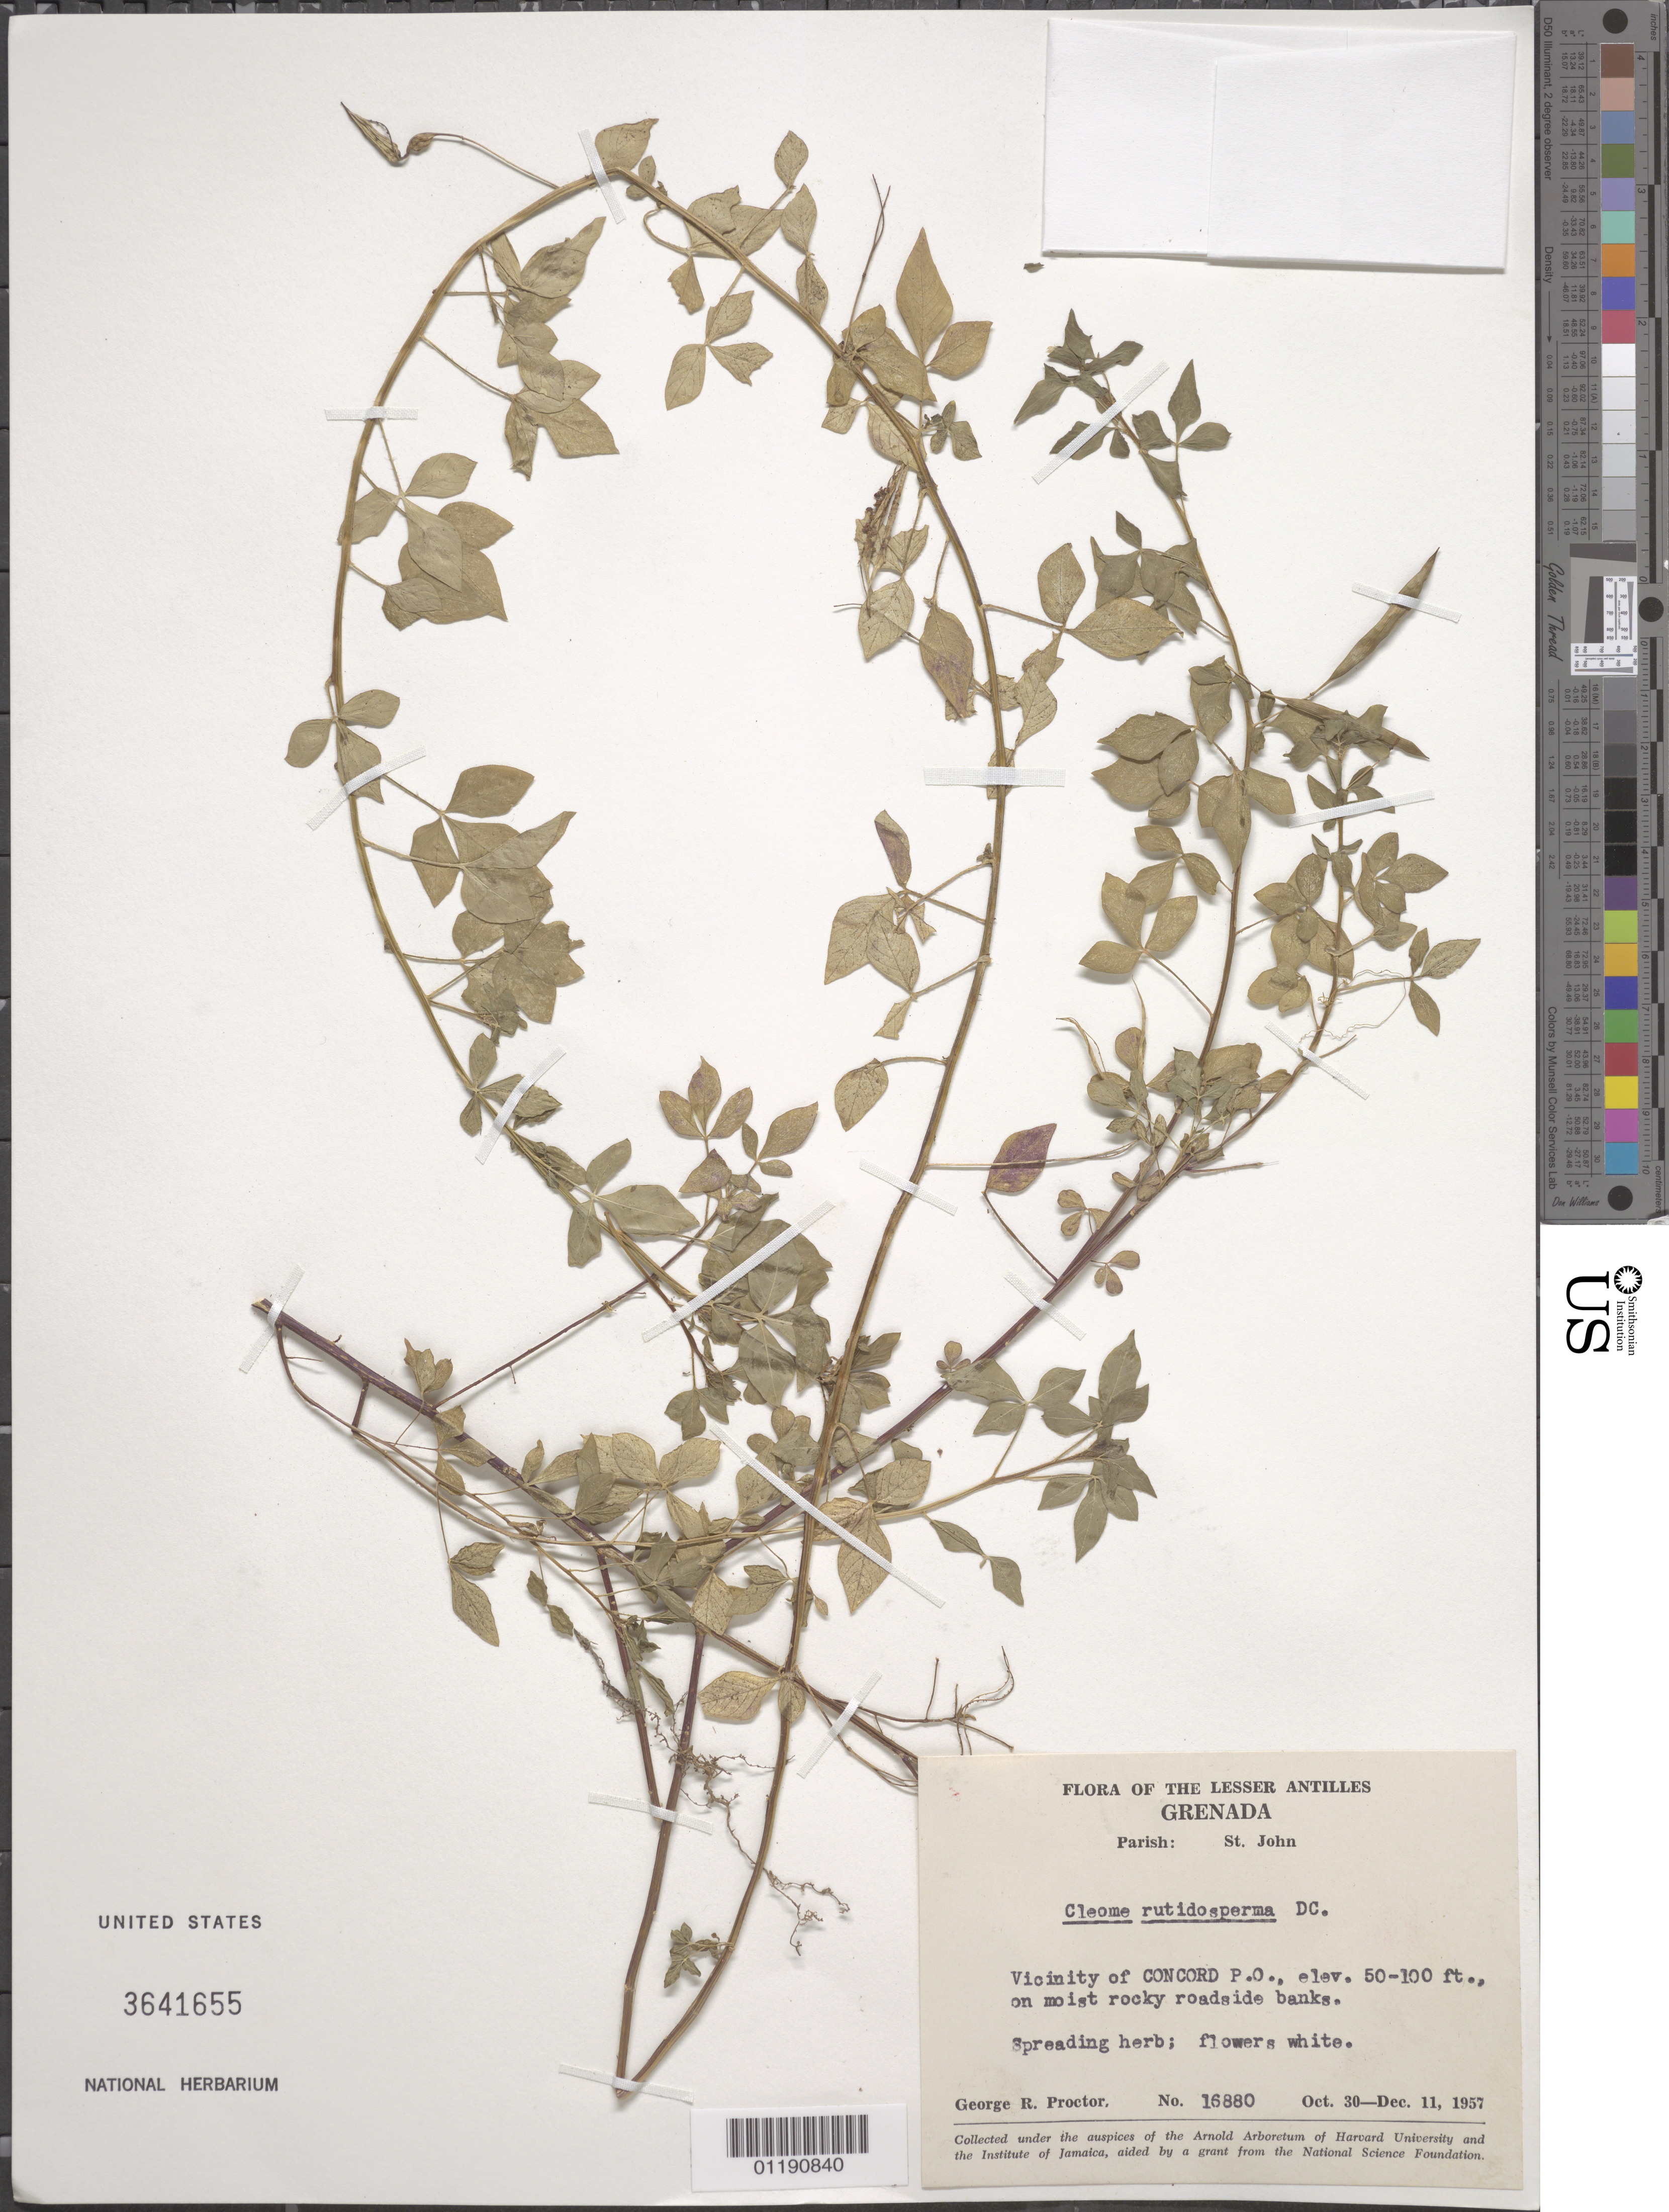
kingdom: Plantae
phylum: Tracheophyta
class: Magnoliopsida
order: Brassicales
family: Cleomaceae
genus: Sieruela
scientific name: Sieruela rutidosperma var. rutidosperma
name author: (DC.) Roalson & J.C. Hall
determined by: Strong, Mark T., (BOT), Smithsonian Institution - National Museum of Natural History (UNITED STATES)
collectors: G. R. Proctor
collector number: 16880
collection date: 1957-10-30/1957-12-11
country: Grenada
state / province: Saint John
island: Grenada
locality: St. John. Vicinity of Concord, on moist rocky roadside banks.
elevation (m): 15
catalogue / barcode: US 3641655